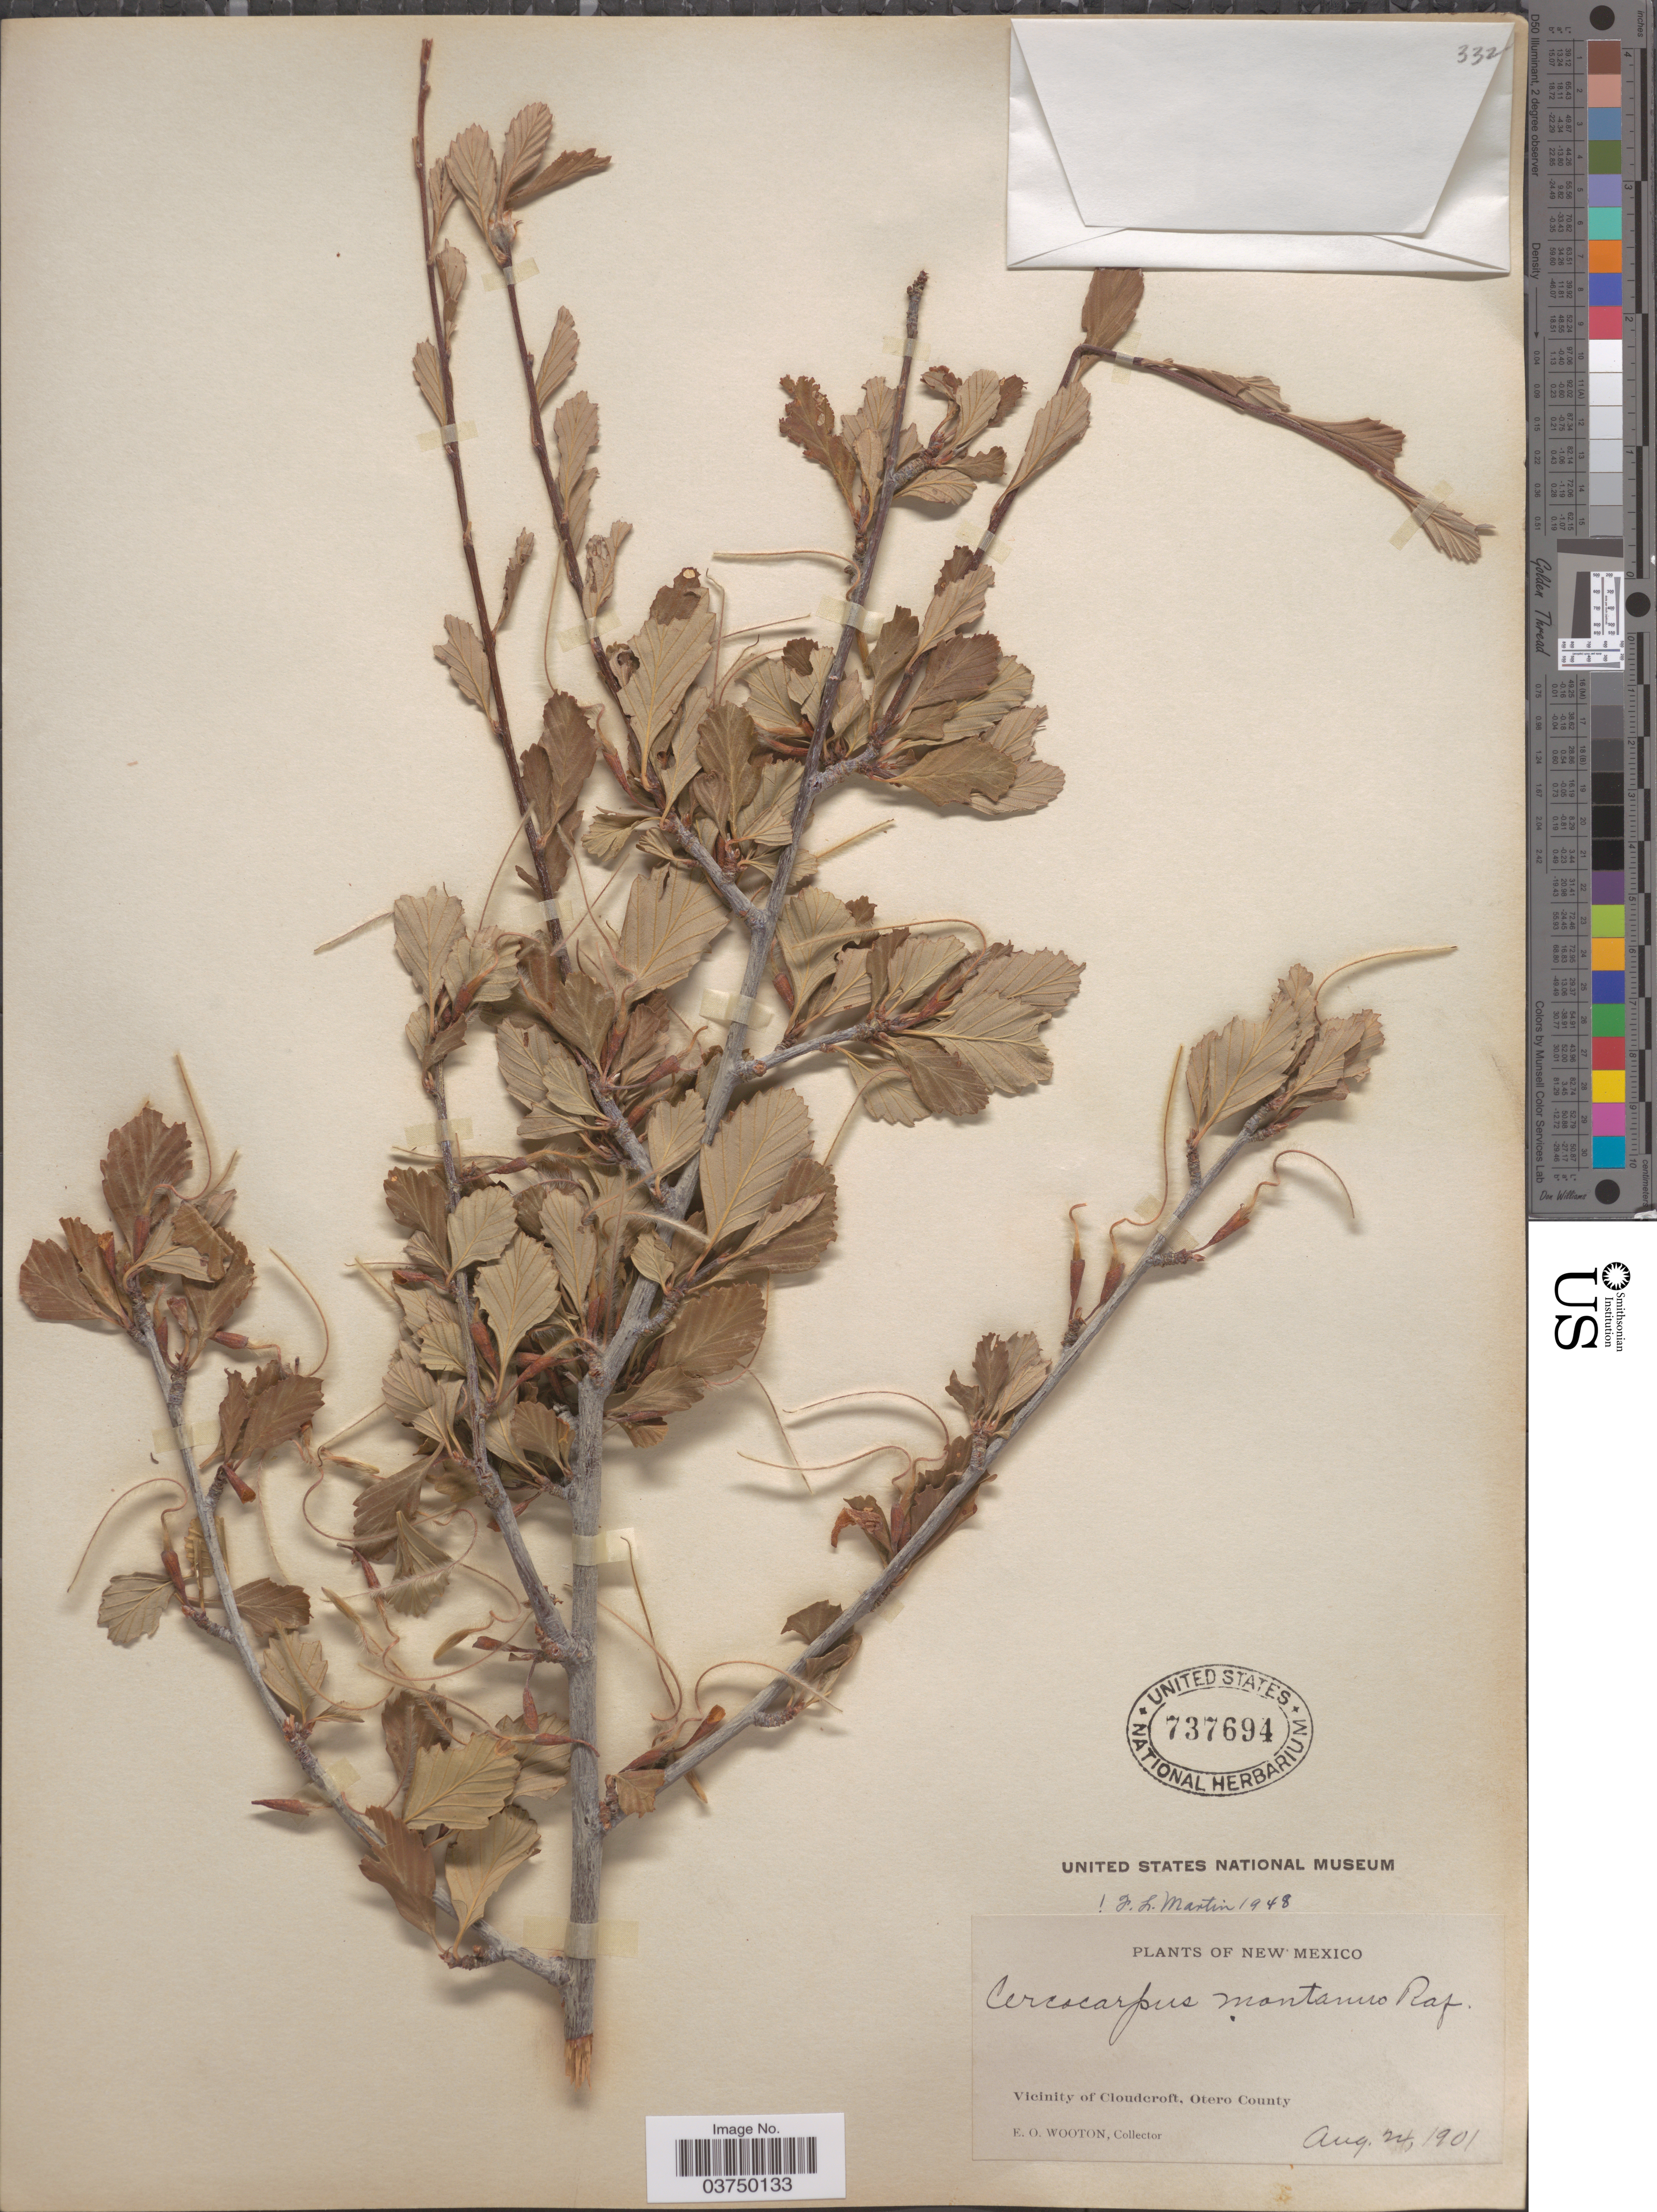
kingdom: Plantae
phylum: Tracheophyta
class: Magnoliopsida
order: Rosales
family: Rosaceae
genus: Cercocarpus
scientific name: Cercocarpus montanus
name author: Raf.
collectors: E. O. Wooton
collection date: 1901-08-24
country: United States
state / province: New Mexico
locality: Vicinity of Cloudcroft, Otero County.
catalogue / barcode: US 737694